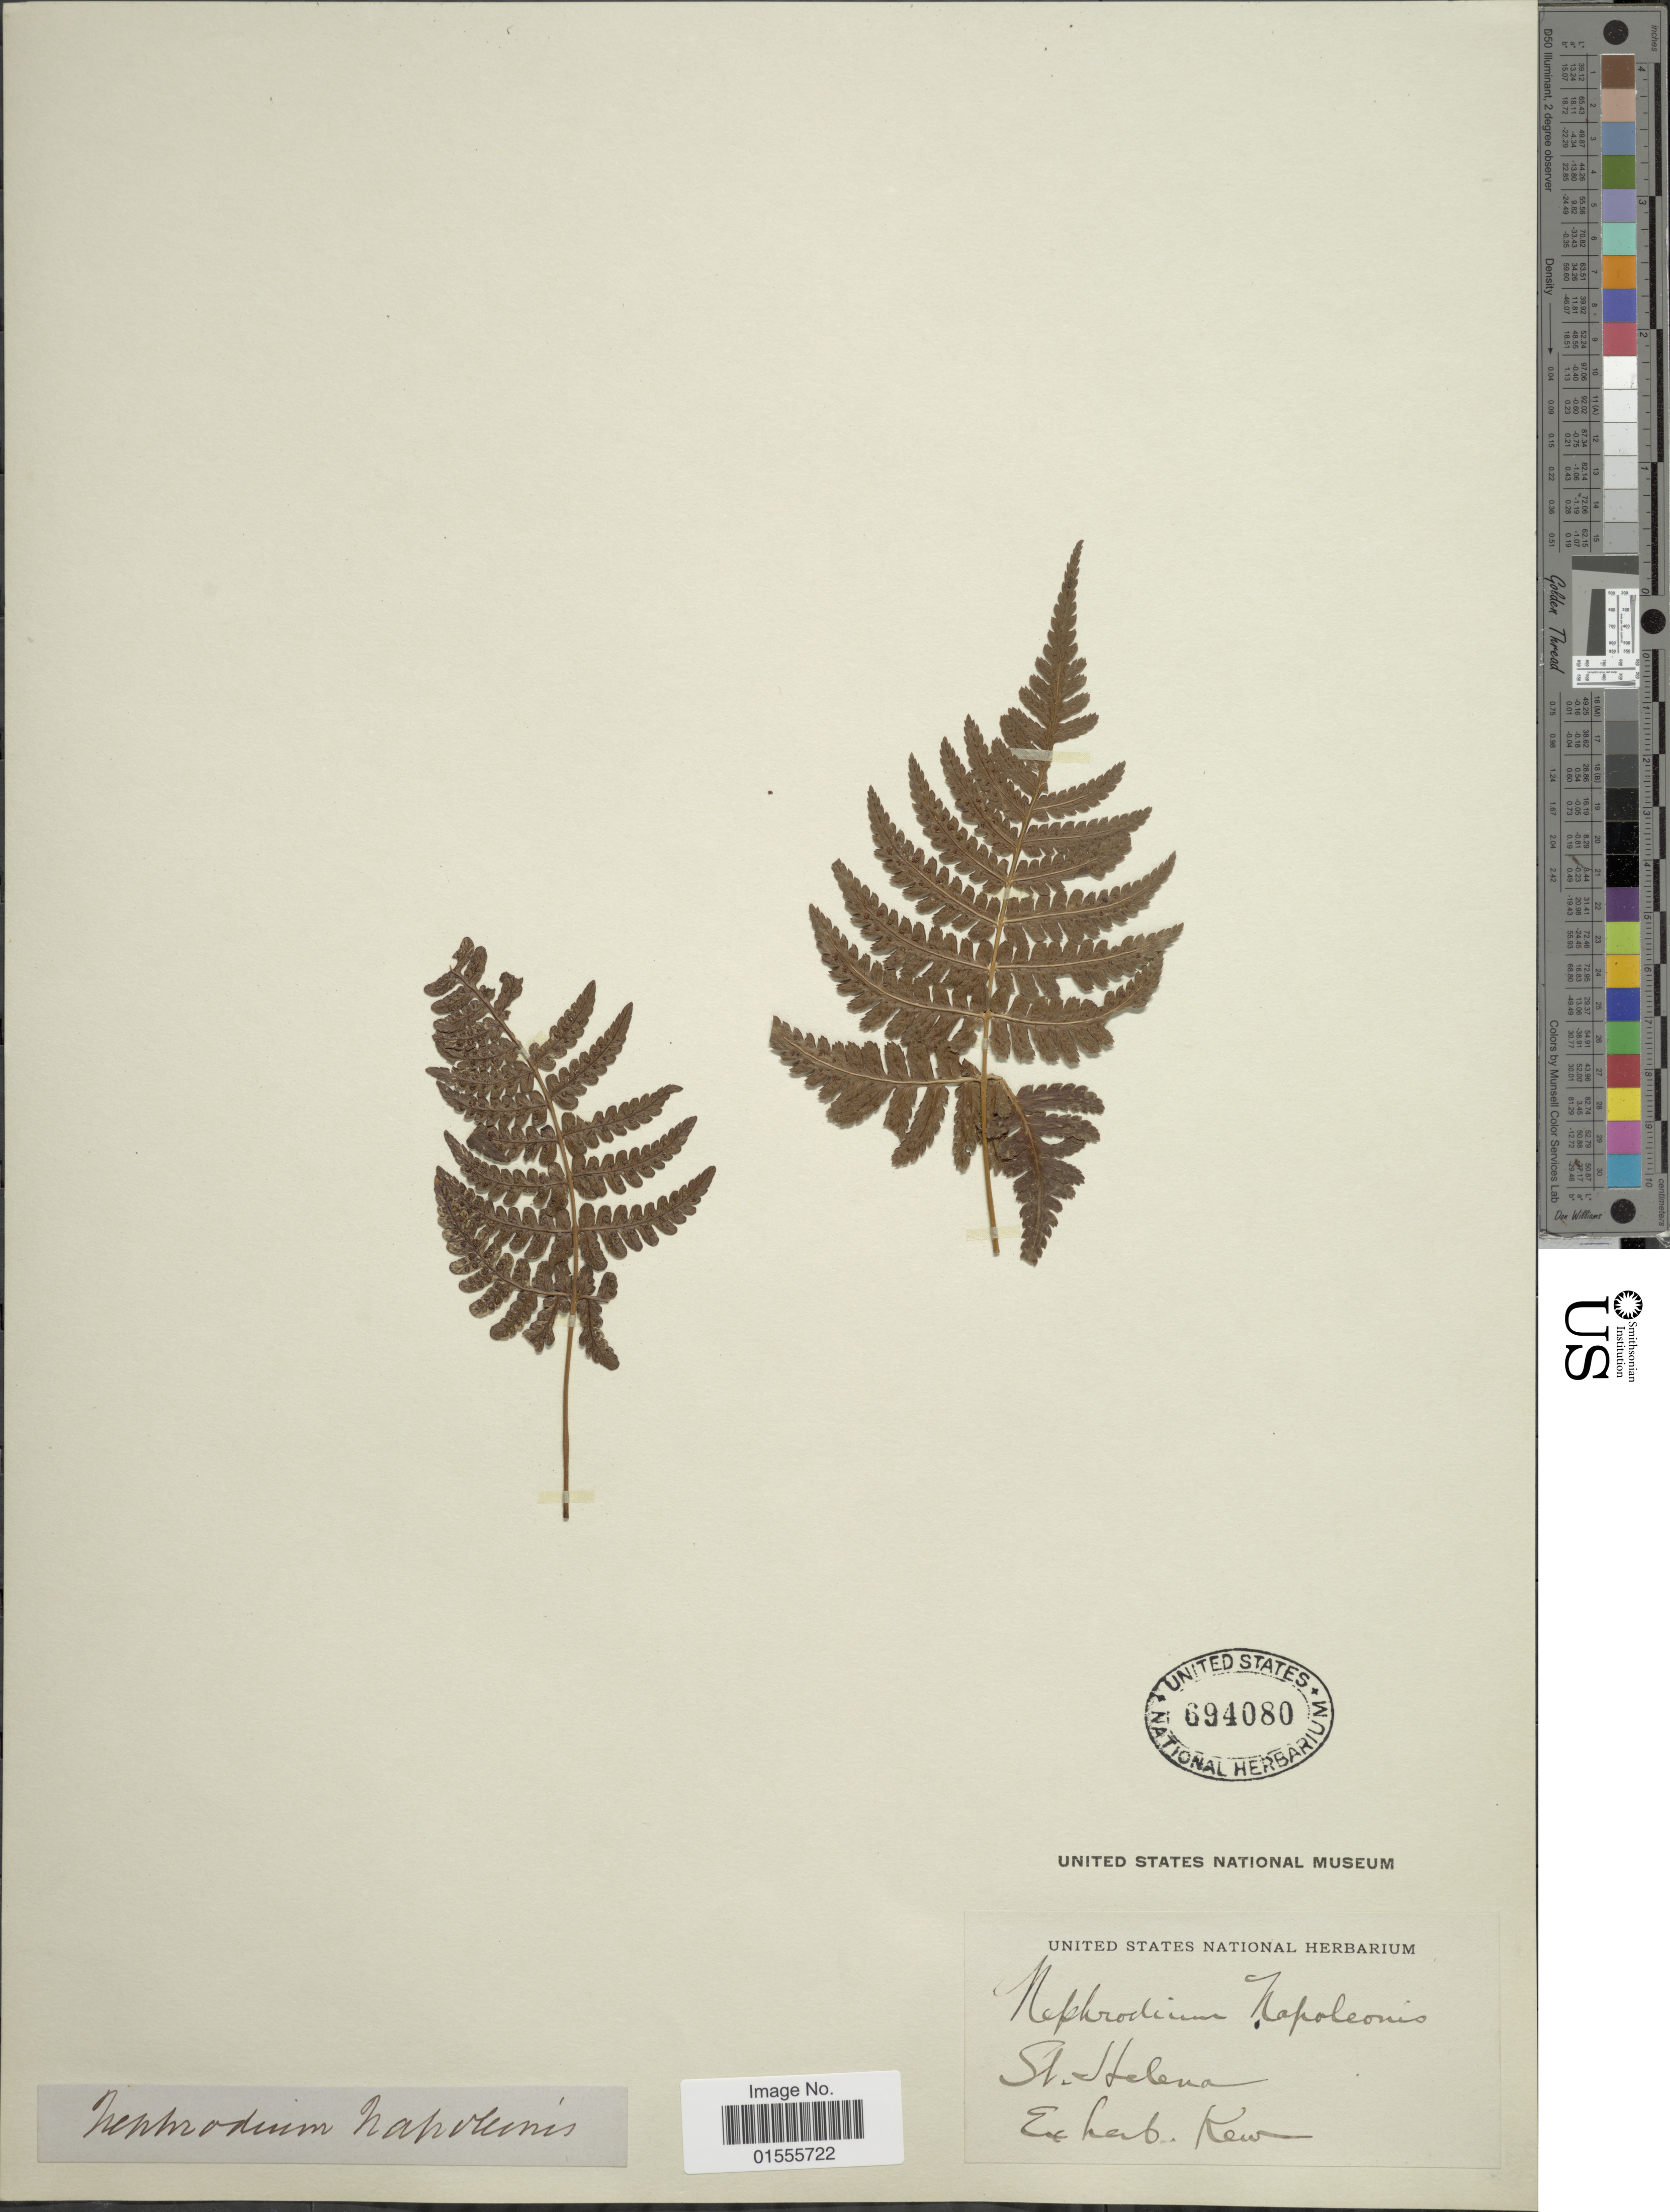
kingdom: Plantae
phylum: Tracheophyta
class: Polypodiopsida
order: Polypodiales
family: Dryopteridaceae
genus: Dryopteris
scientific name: Dryopteris napoleonis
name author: Kuntze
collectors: ex herb. L. Castillon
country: St. Helena Islands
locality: St Helena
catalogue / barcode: US 694080